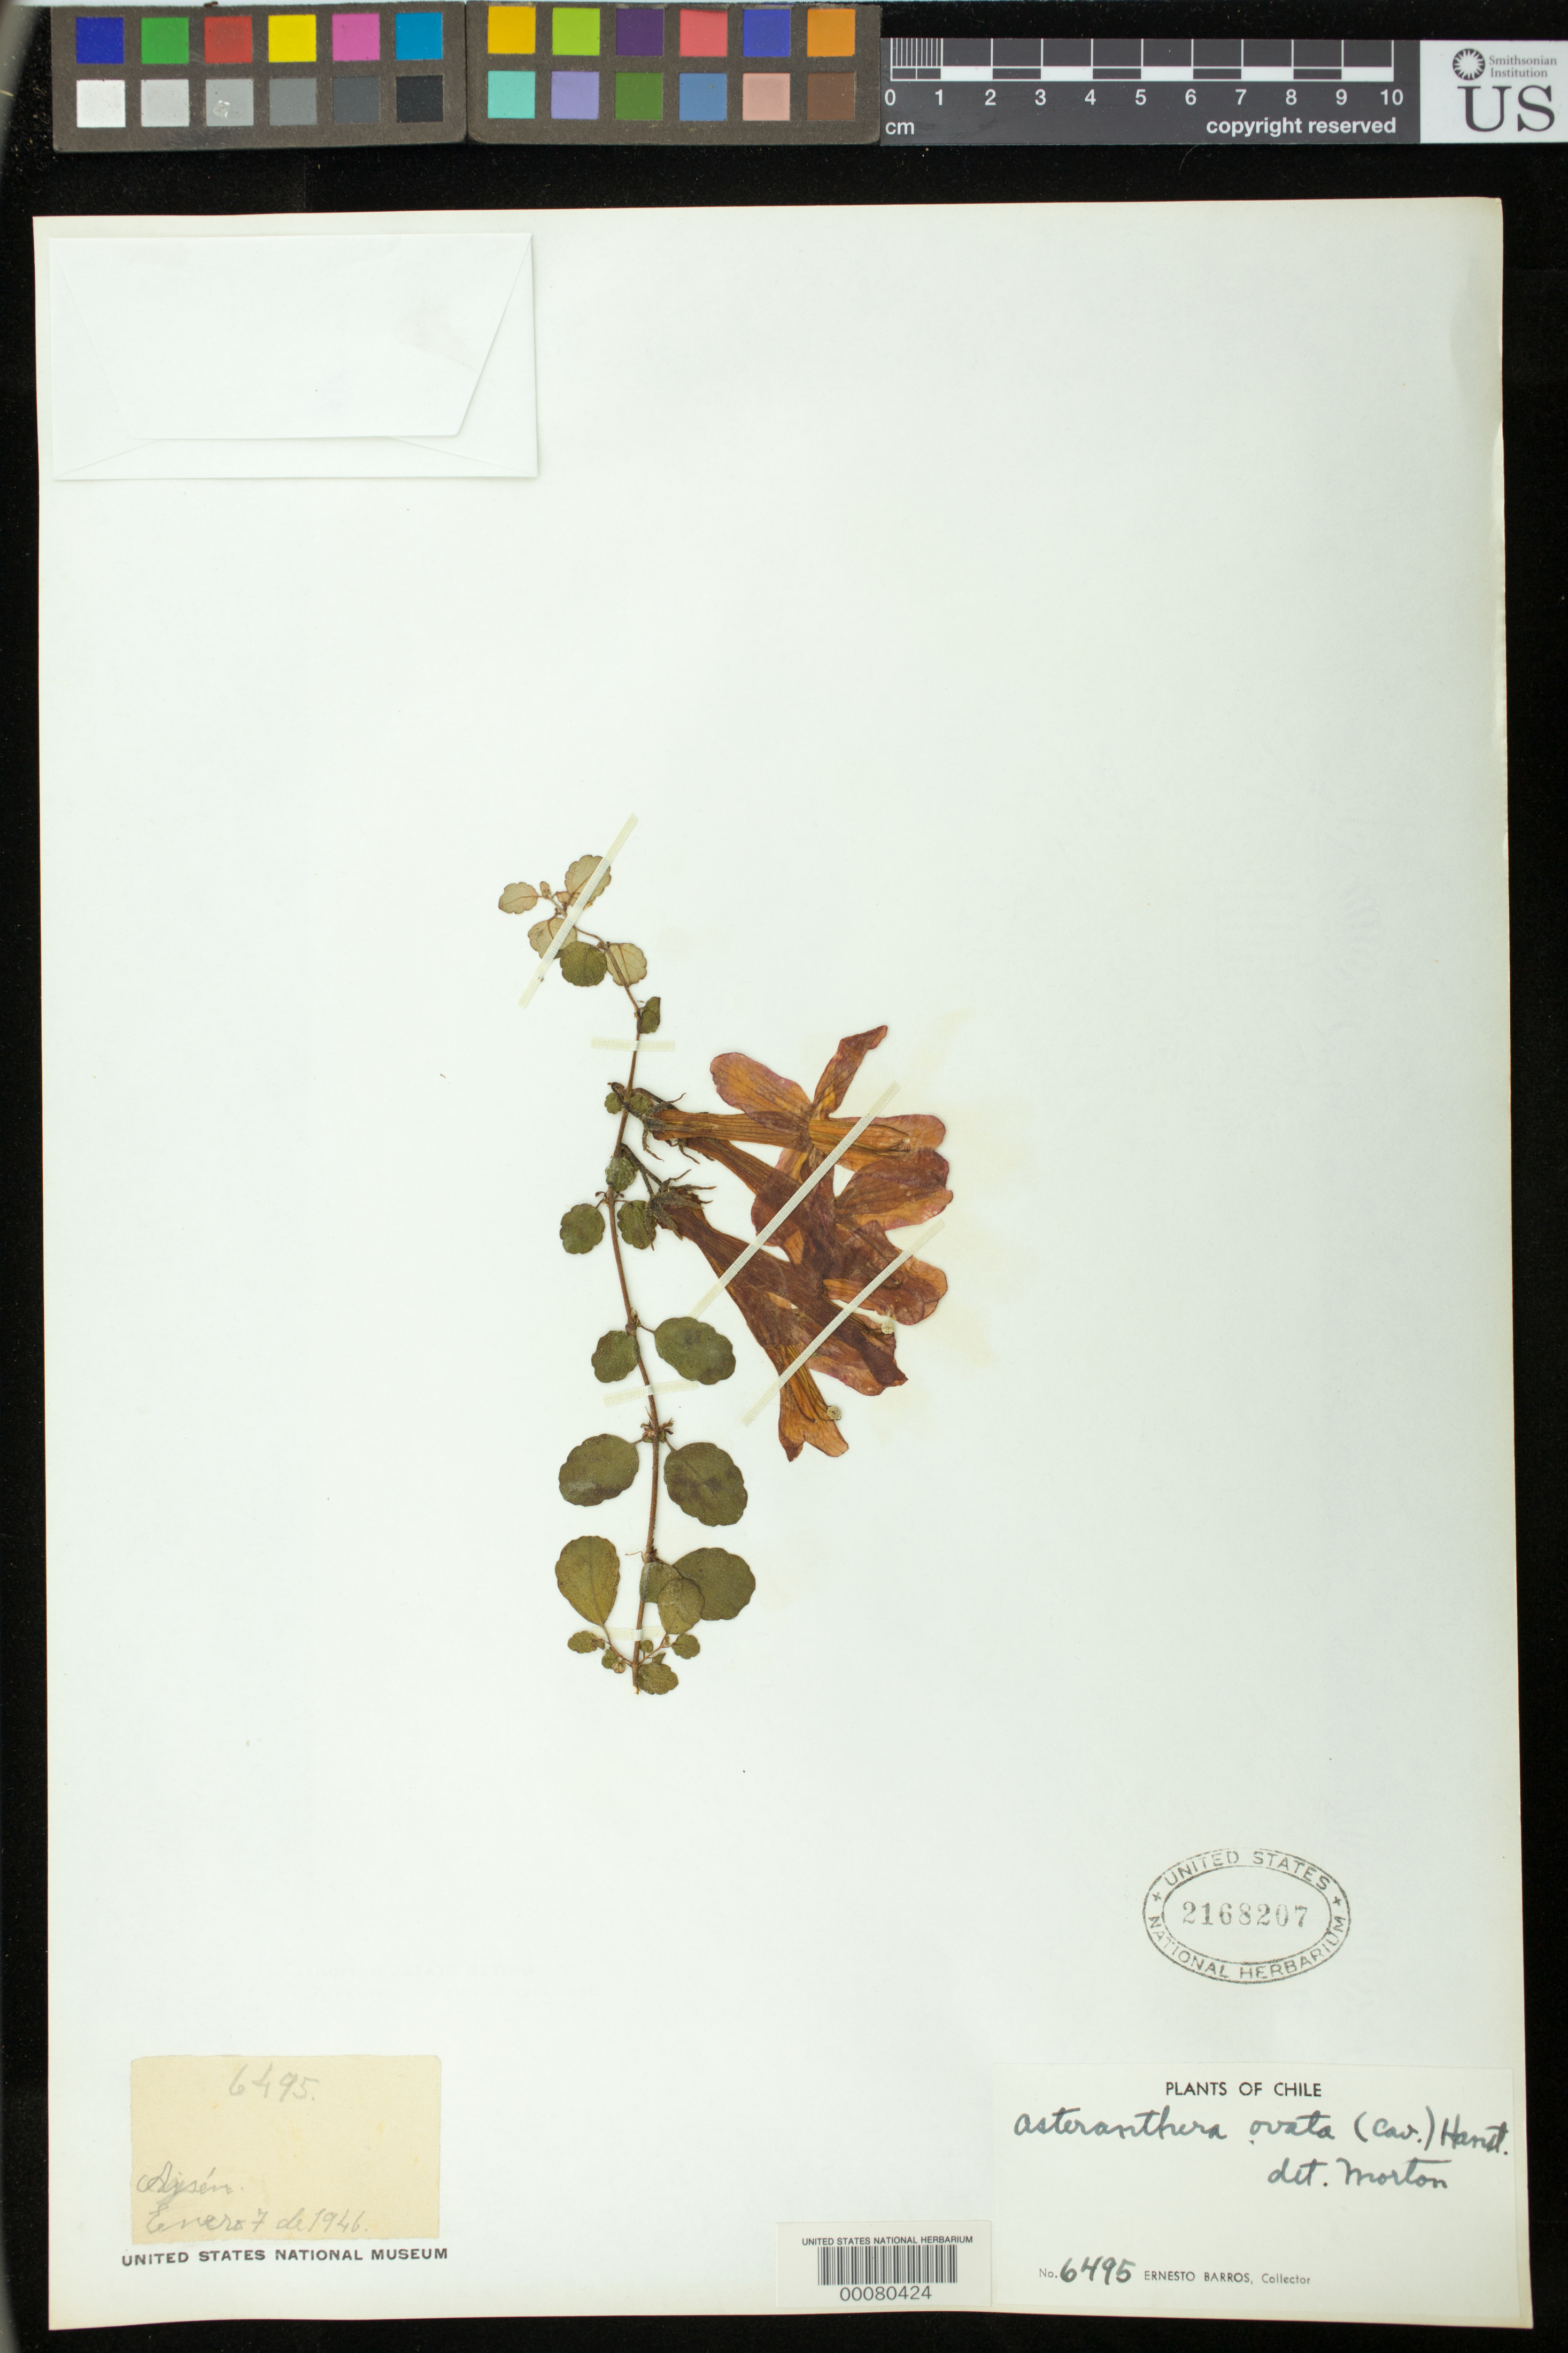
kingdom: Plantae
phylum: Tracheophyta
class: Magnoliopsida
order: Lamiales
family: Gesneriaceae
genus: Asteranthera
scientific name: Asteranthera ovata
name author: (Cav.) Hanst.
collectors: E. Barros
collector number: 6495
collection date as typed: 07 Jan 1946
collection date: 1946-01-07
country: Chile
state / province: Aisén (XI)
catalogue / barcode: US 2168207